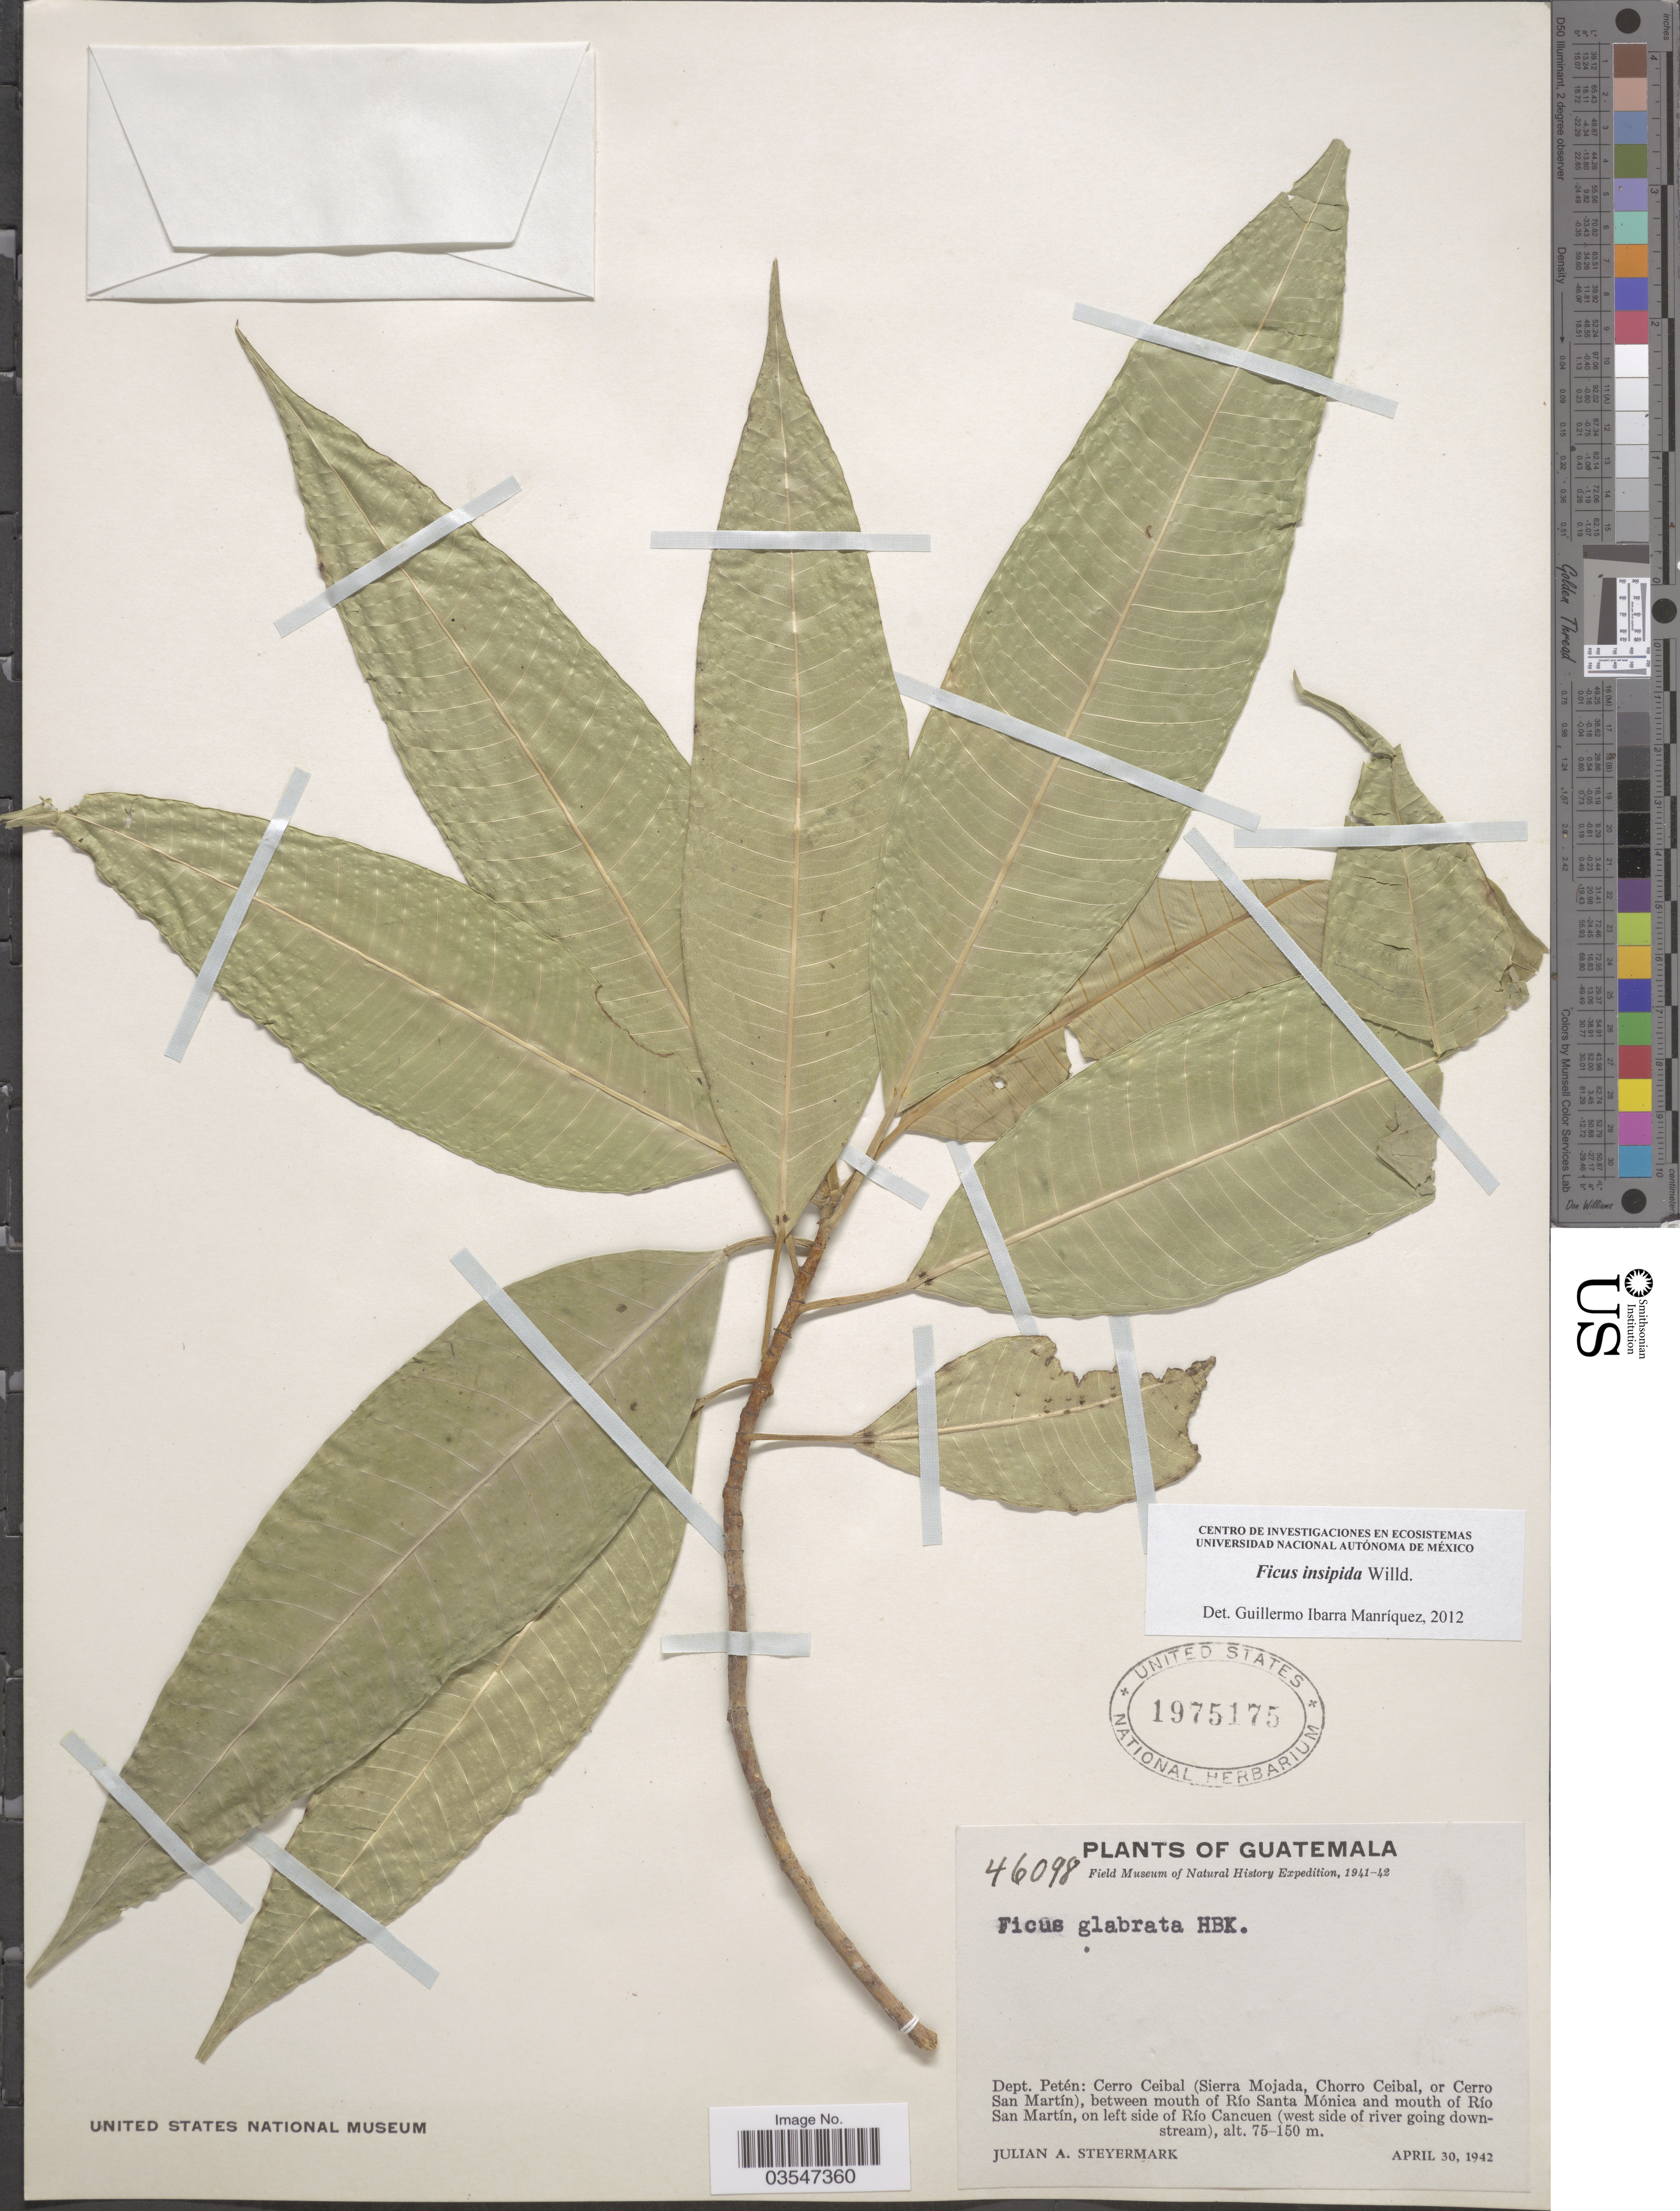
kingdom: Plantae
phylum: Tracheophyta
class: Magnoliopsida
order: Rosales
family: Moraceae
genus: Ficus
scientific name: Ficus insipida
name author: Willd.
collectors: J. Steyermark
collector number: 46098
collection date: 1942-04-30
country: Guatemala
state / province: El Peten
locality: Dept. Petén: Cerro Ceibal (Sierra Mojada, Chorro Ceibal, or Cerro San Martín), between mouth of Río Santa Mónica and mouth of Río San Martín, on left side of Río Cancuen (west side of river going downstream).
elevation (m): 75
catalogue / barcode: US 1975175